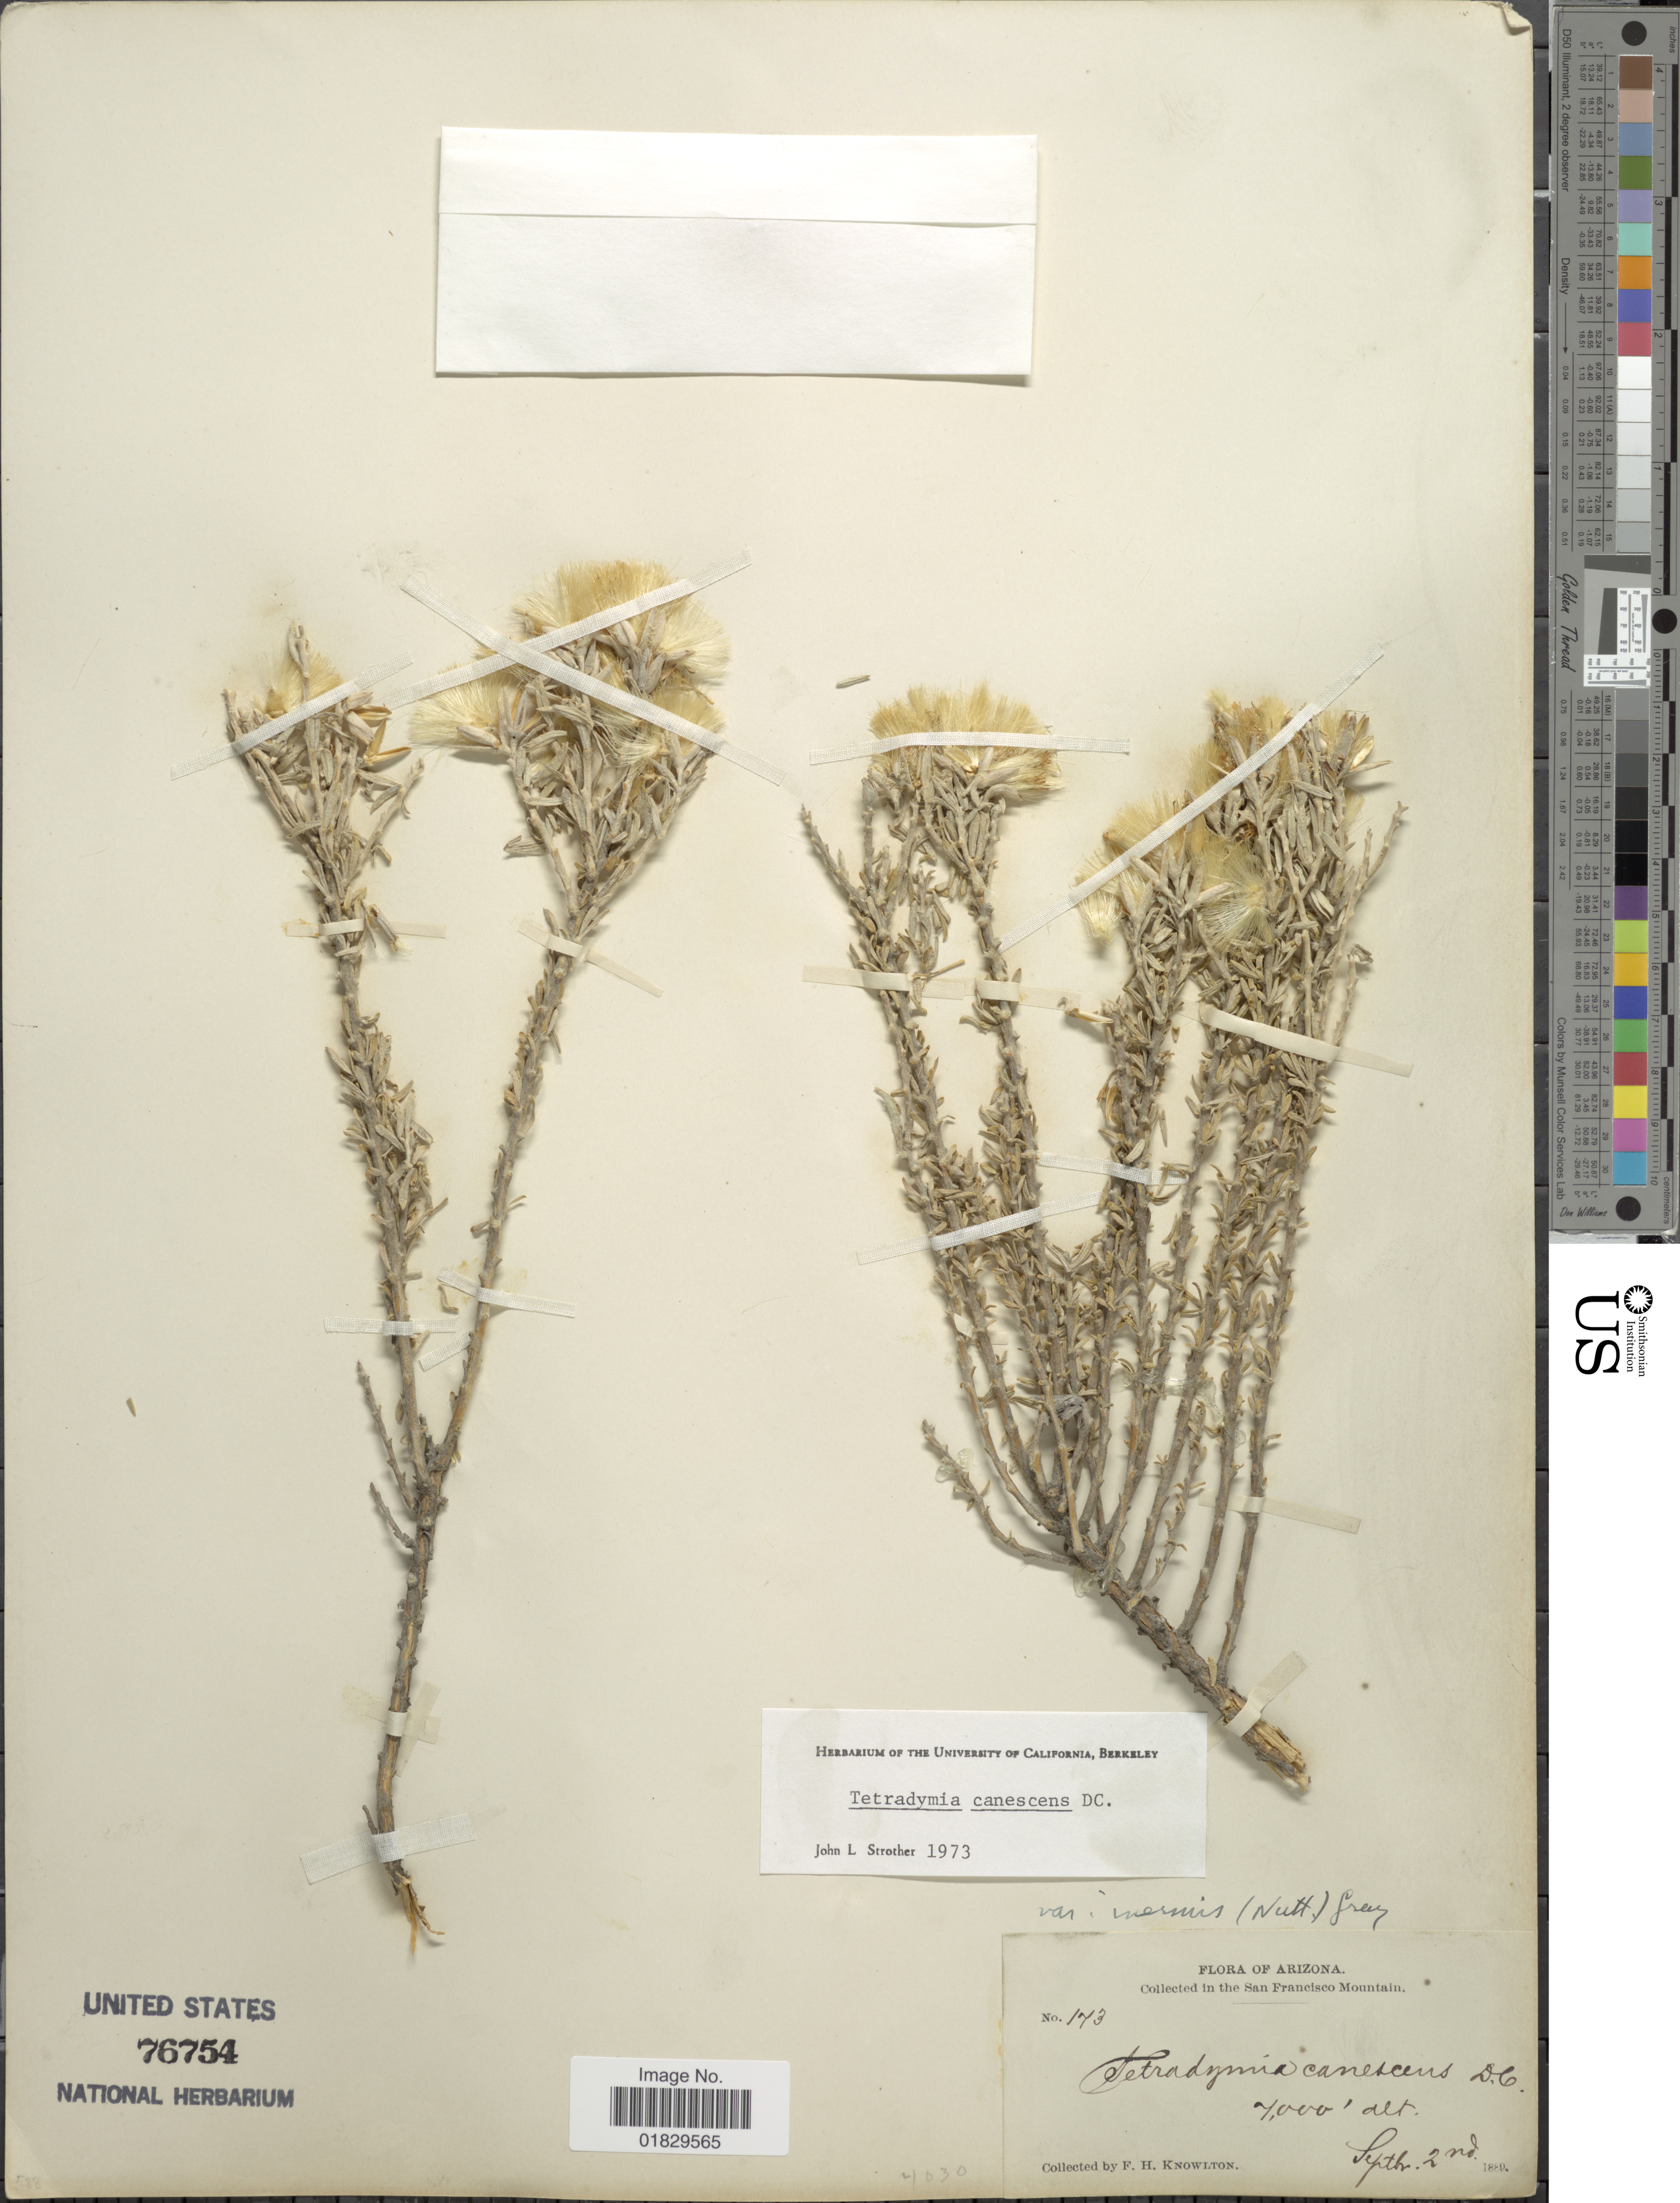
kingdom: Plantae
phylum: Tracheophyta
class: Magnoliopsida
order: Asterales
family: Asteraceae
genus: Tetradymia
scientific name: Tetradymia canescens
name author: DC.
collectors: F. H. Knowlton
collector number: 173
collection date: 1889-09-02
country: United States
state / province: Arizona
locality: In the San Francisco Mountain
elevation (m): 2134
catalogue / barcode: US 76754